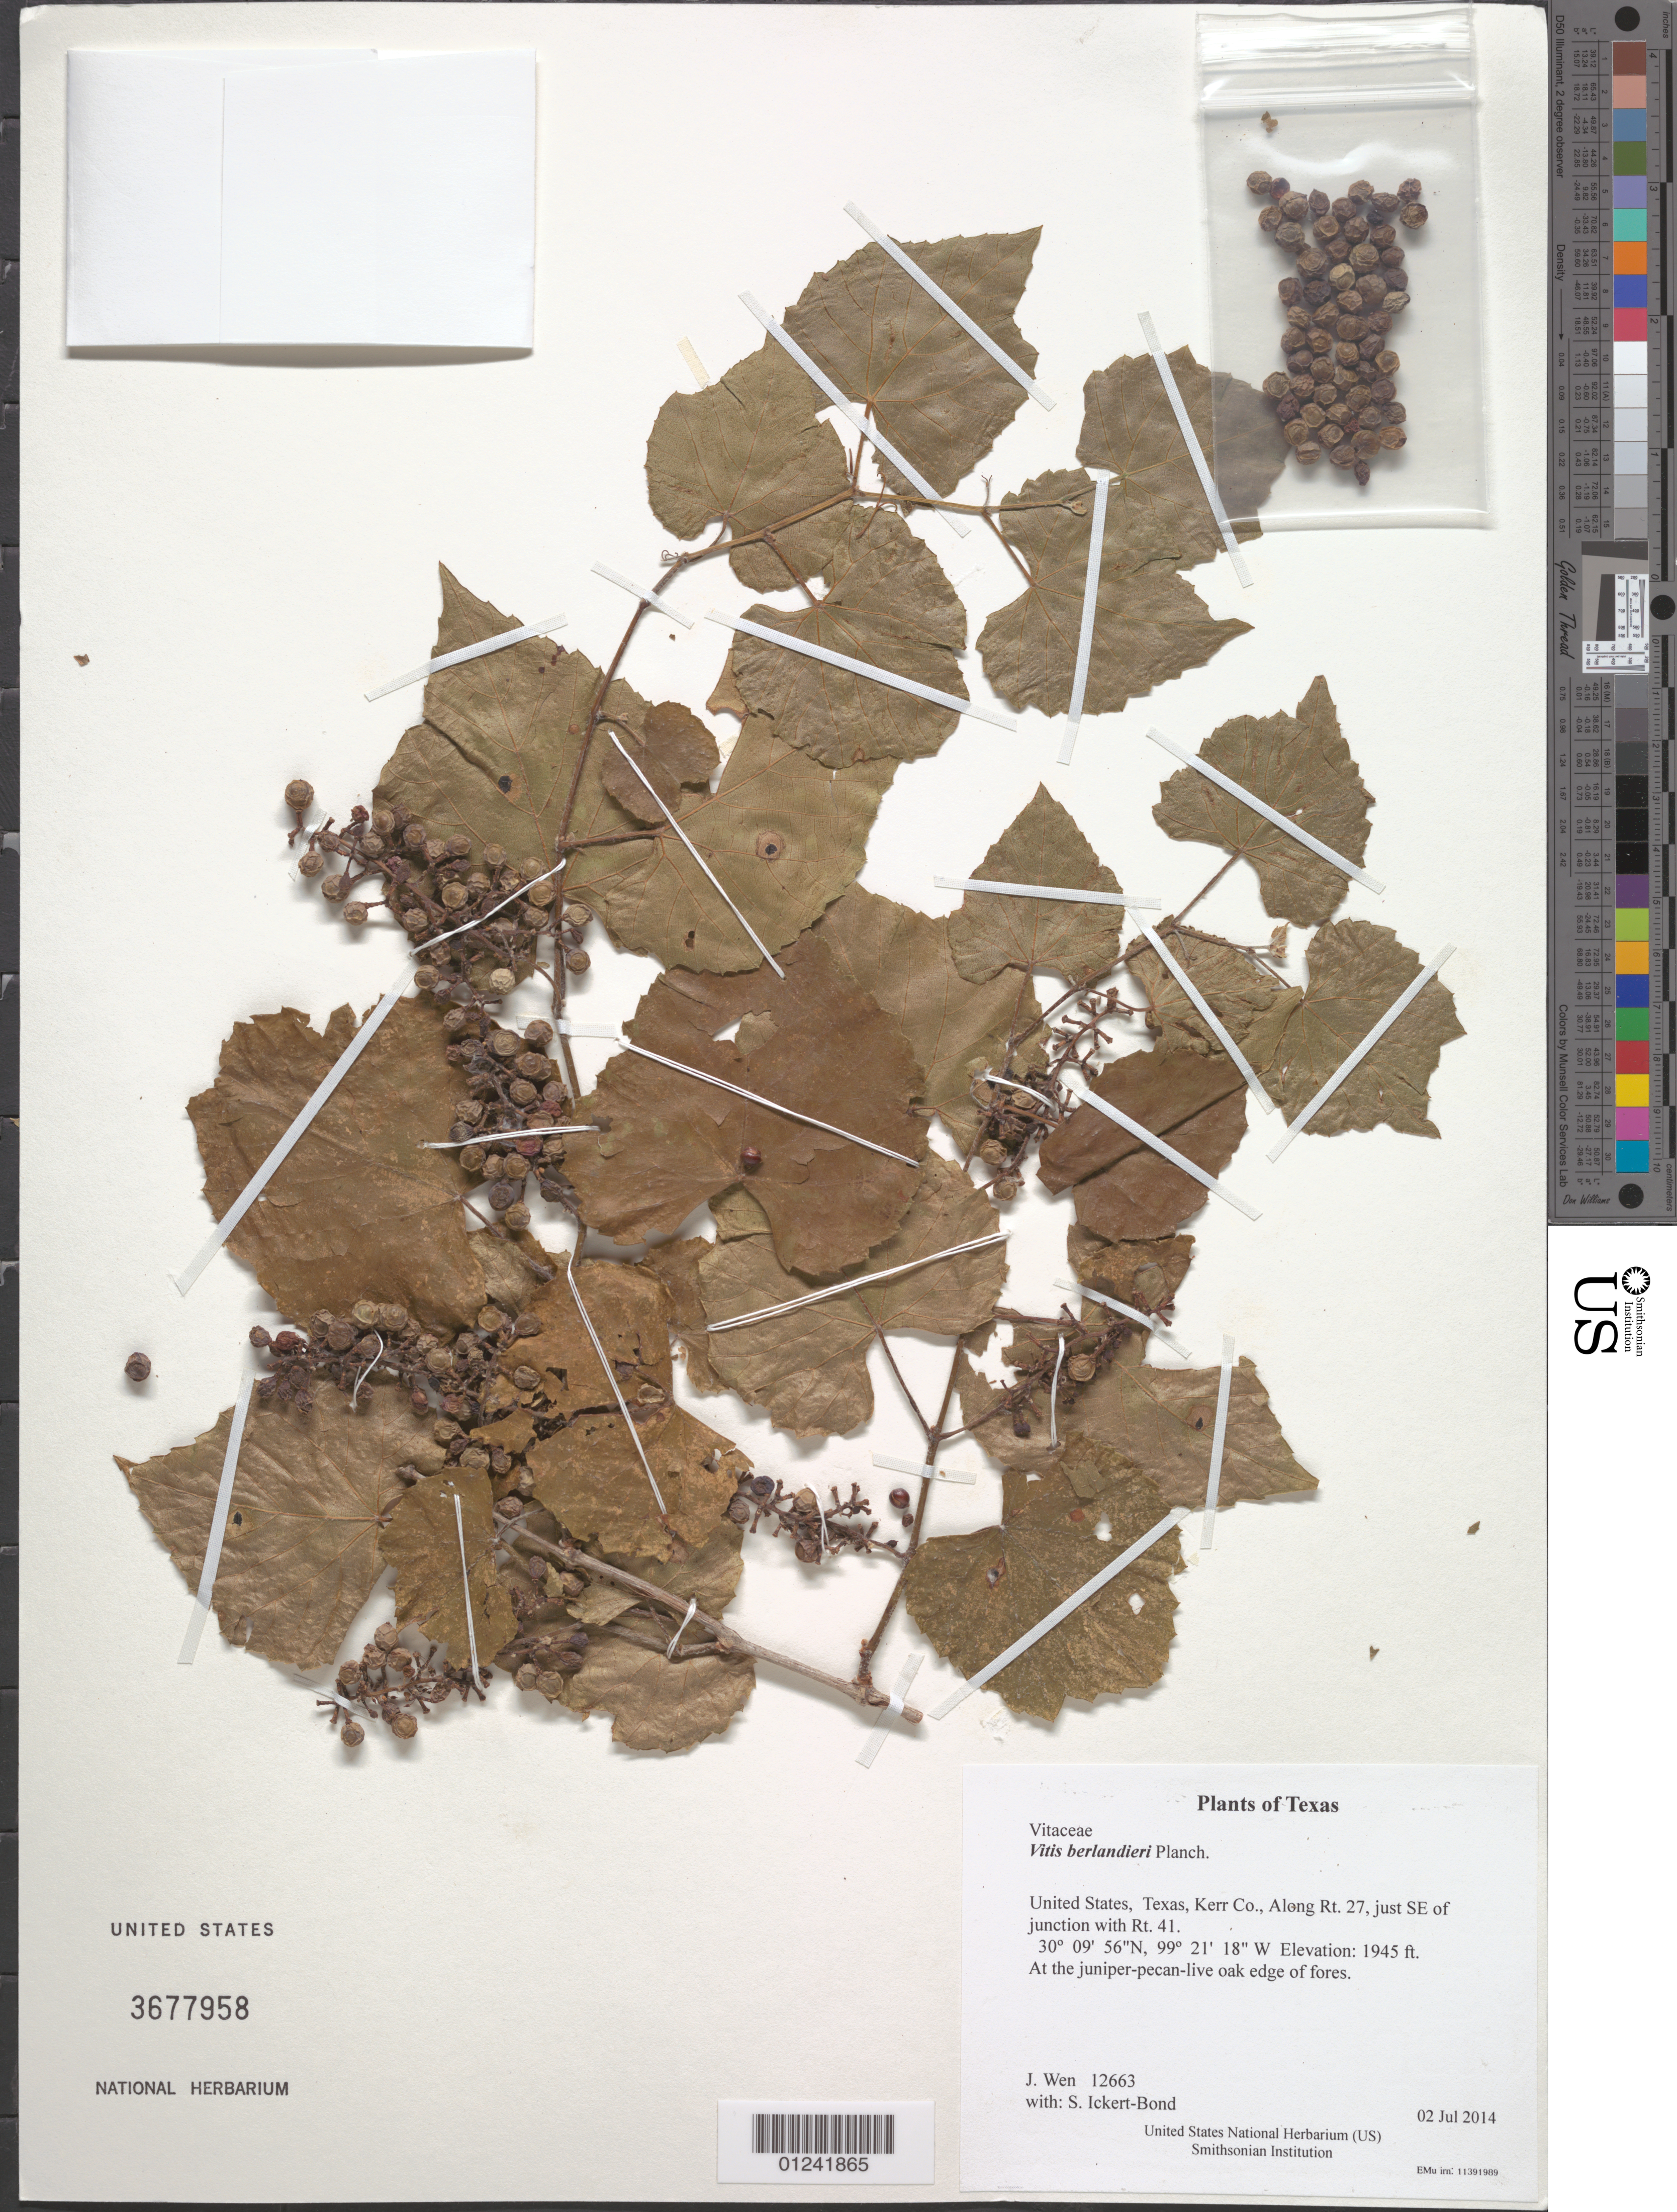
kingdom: Plantae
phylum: Tracheophyta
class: Magnoliopsida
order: Vitales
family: Vitaceae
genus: Vitis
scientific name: Vitis berlandieri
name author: Planch.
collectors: J. Wen & S. Ickert-Bond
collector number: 12663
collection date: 2014-07-02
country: United States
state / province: Texas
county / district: Kerr Co.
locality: Along Rt. 27, just SE of junction with Rt. 41.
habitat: At the juniper-pecan-live oak edge of forest.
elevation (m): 593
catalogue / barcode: US 3677958